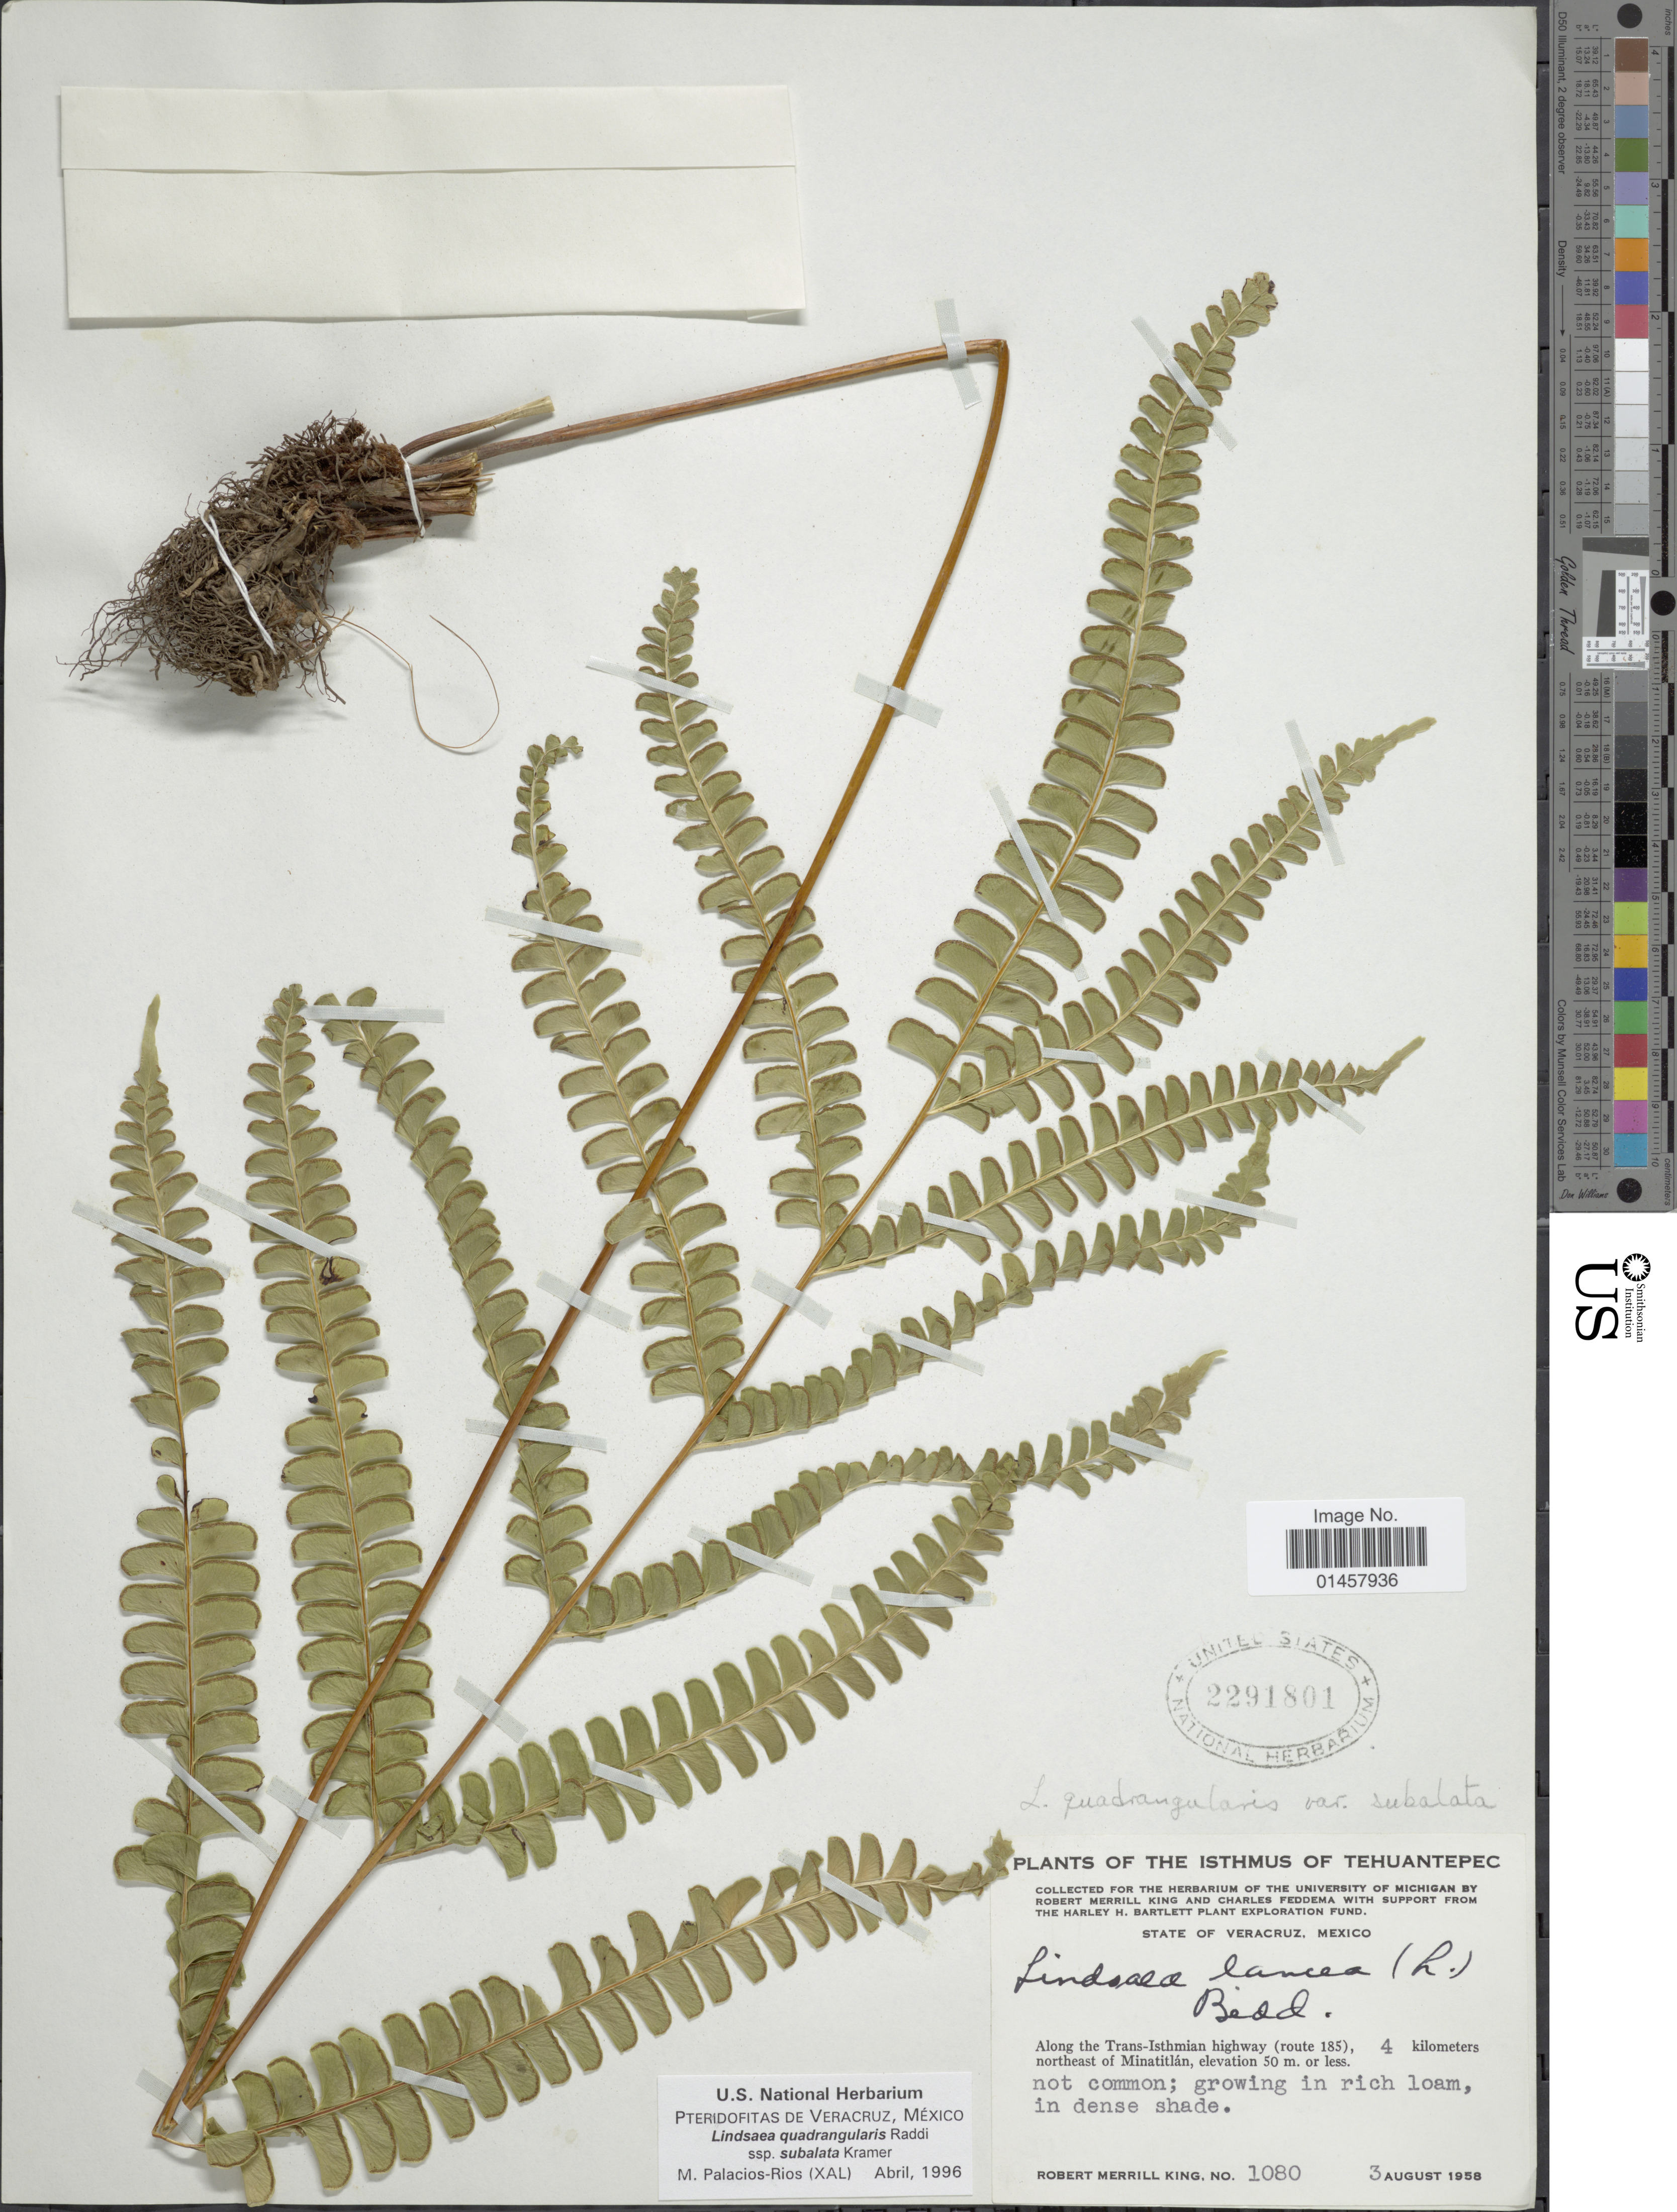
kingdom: Plantae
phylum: Tracheophyta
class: Polypodiopsida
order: Polypodiales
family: Lindsaeaceae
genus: Lindsaea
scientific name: Lindsaea quadrangularis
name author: Raddi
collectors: R. M. King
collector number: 1080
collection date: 1958-08-03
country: Mexico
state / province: Veracruz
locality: Isthmus of Thuantepec, State of Veracruz, Along the Trans-Isthmian highway(route 185), 4km northeast of Minatitlán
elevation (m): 50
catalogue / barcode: US 2291801